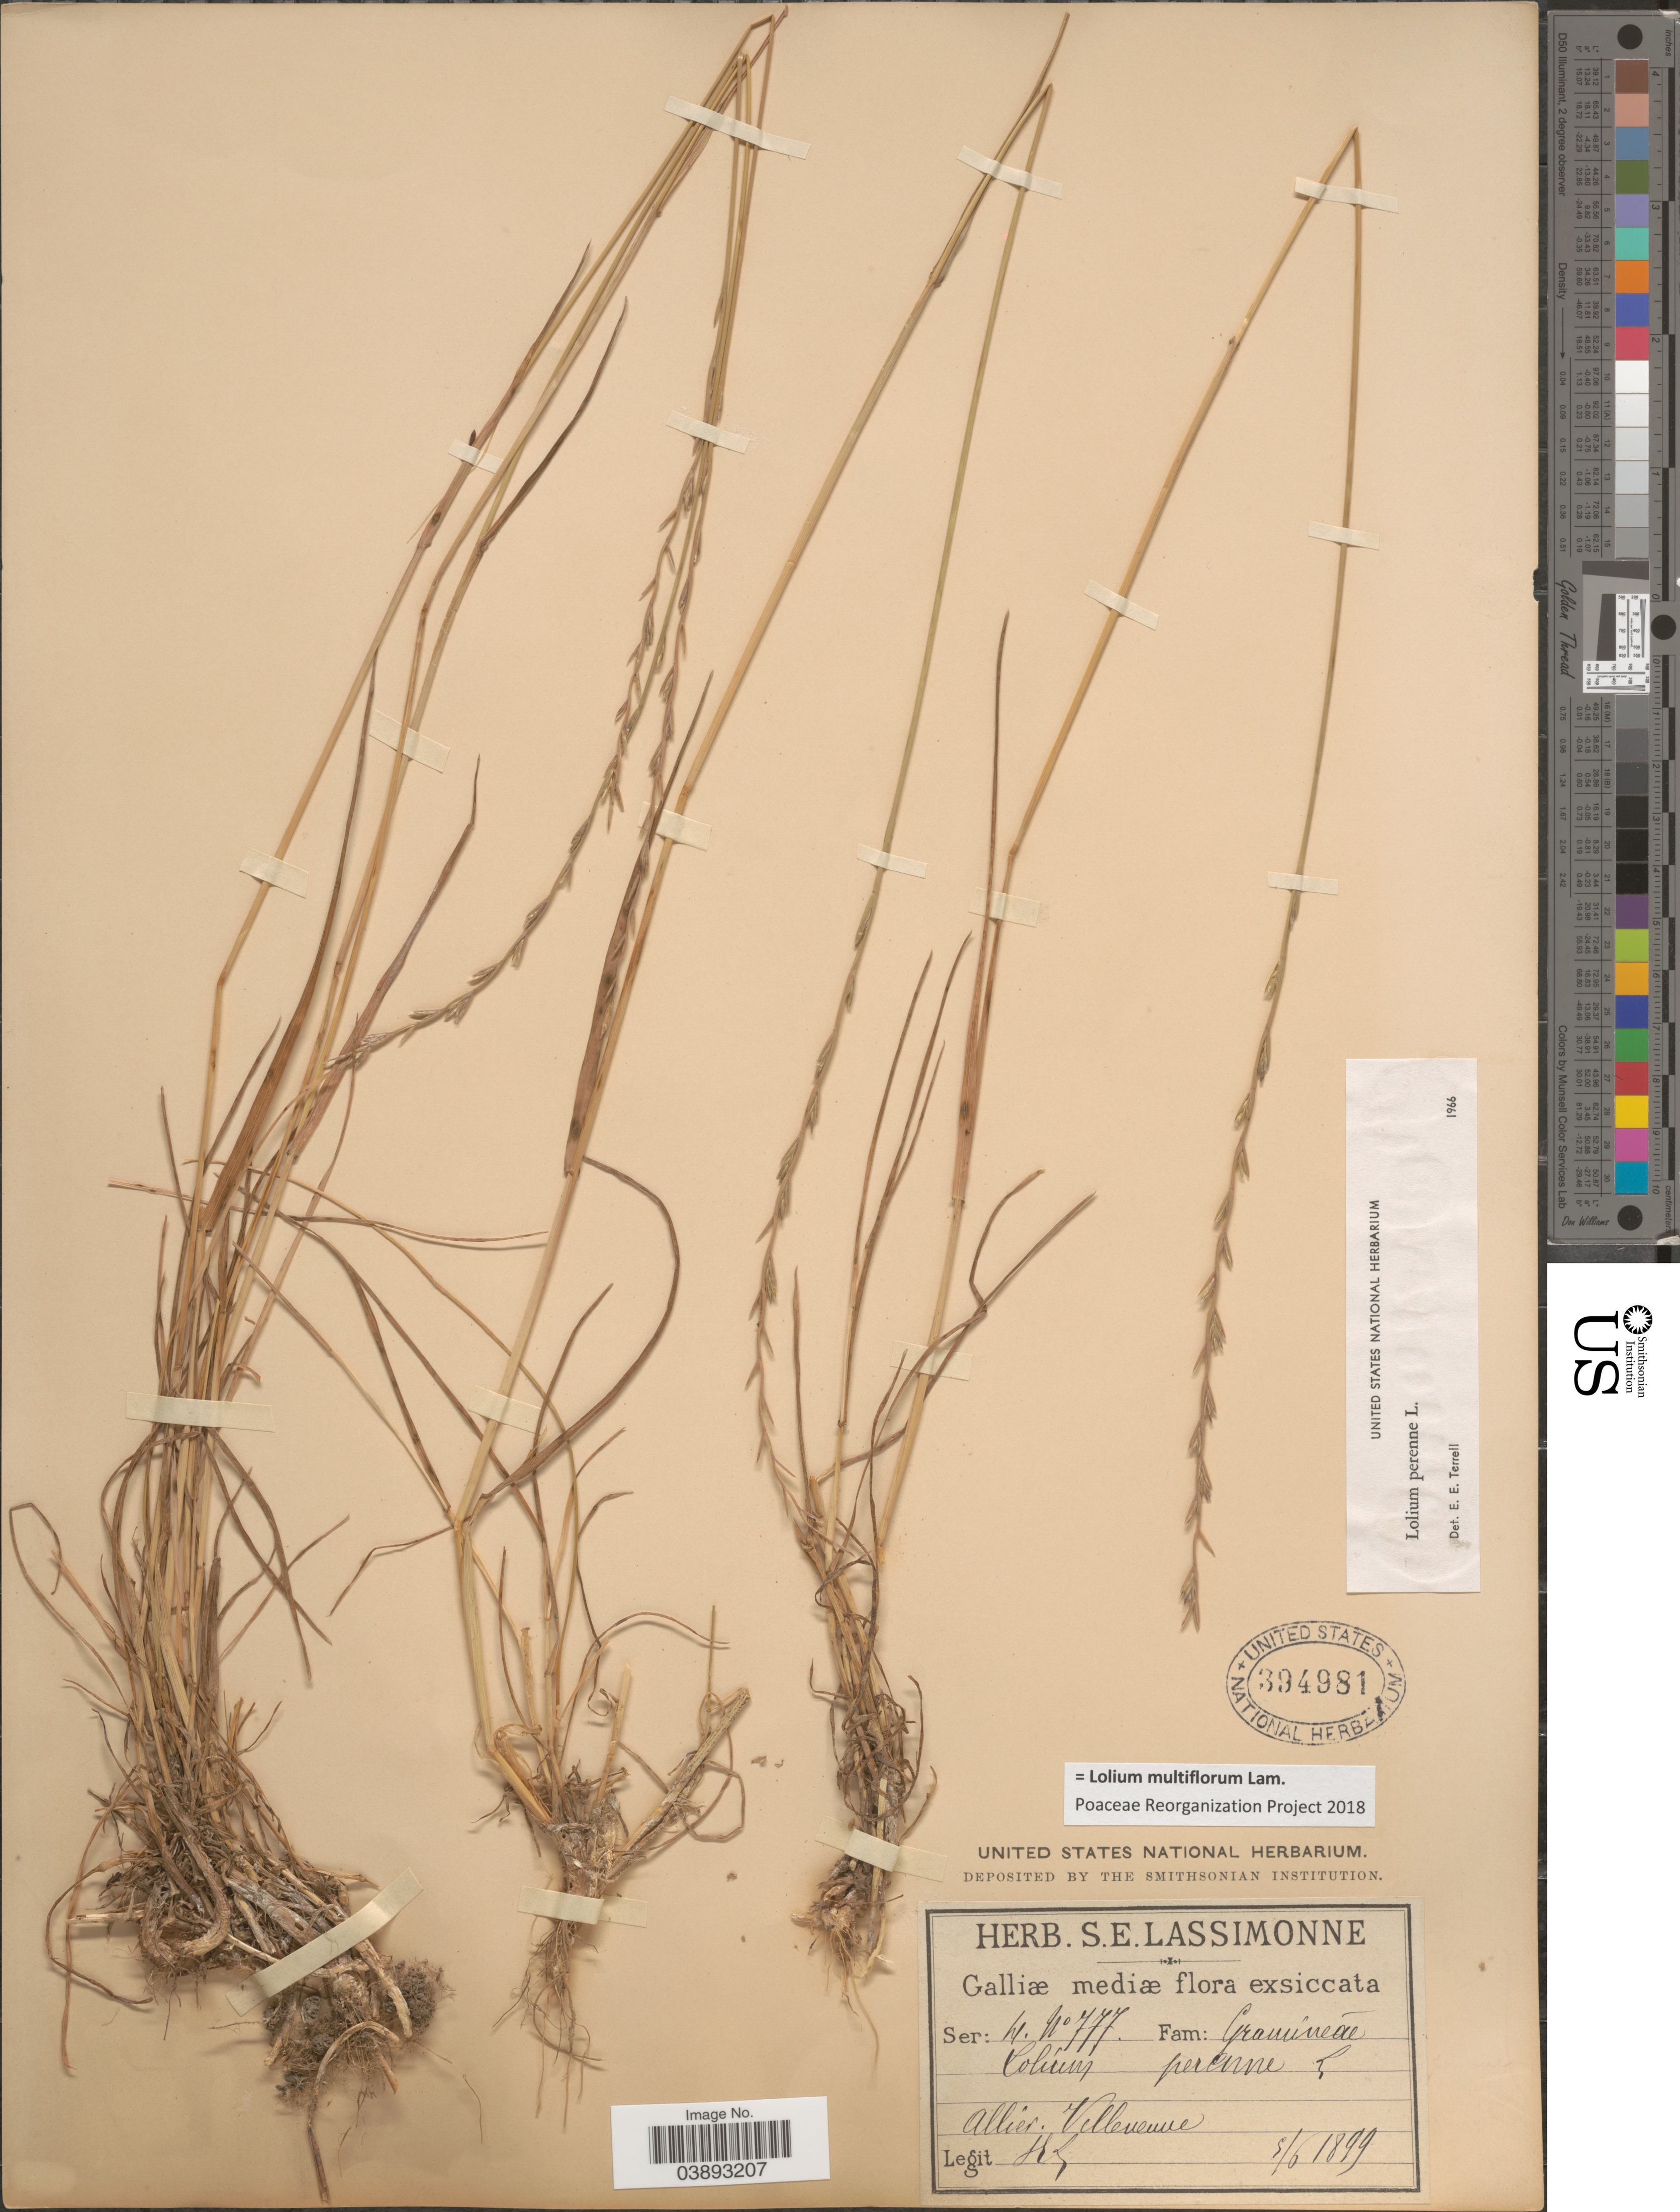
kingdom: Plantae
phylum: Tracheophyta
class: Liliopsida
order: Poales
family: Poaceae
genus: Lolium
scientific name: Lolium multiflorum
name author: Lam.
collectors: S. Lassimonne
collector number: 777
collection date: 1899-06-05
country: France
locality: Galliæ mediæ. Allier. Villeneuve.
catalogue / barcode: US 394981